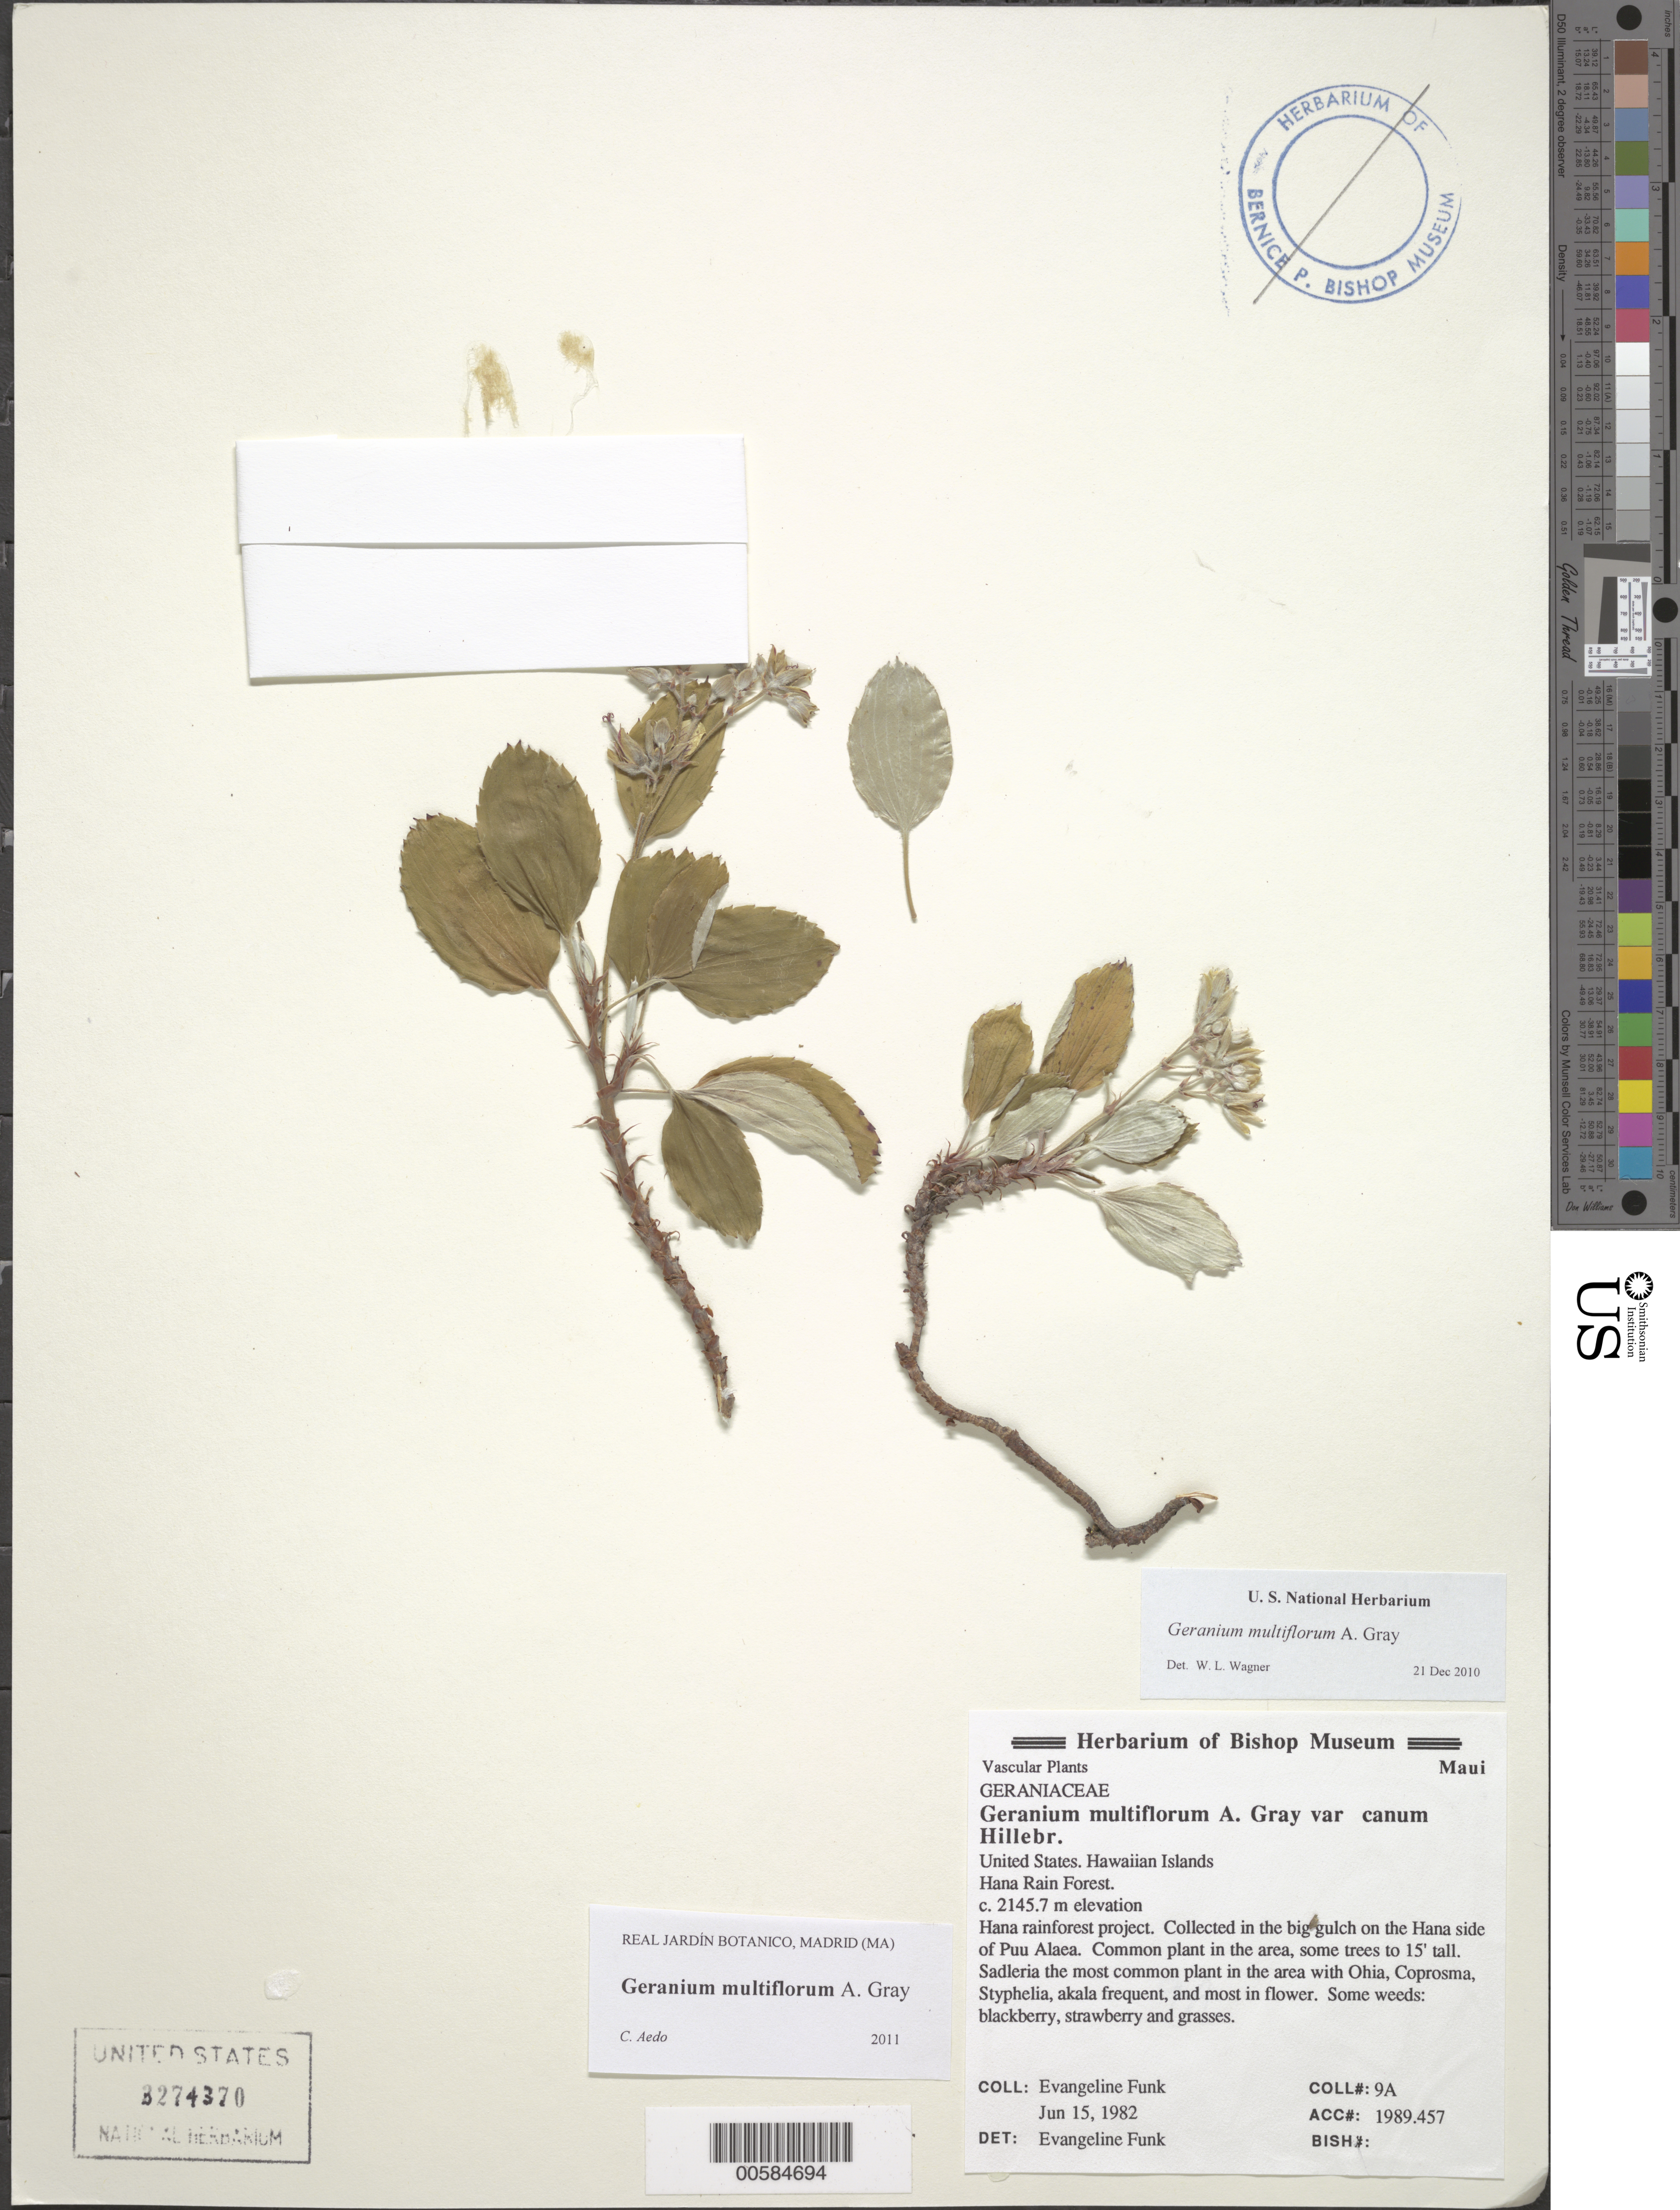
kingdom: Plantae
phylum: Tracheophyta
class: Magnoliopsida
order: Geraniales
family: Geraniaceae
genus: Geranium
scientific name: Geranium multiflorum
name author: A. Gray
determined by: Aedo, C.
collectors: E. Funk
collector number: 9A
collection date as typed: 15 Jun 1982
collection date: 1982-06-15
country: United States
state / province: Hawaii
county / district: Maui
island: Maui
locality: Hana Rain For, Hana rainforest project, big gulch on the Hana side of Puu Alaea.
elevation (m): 2145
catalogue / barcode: US 3274370